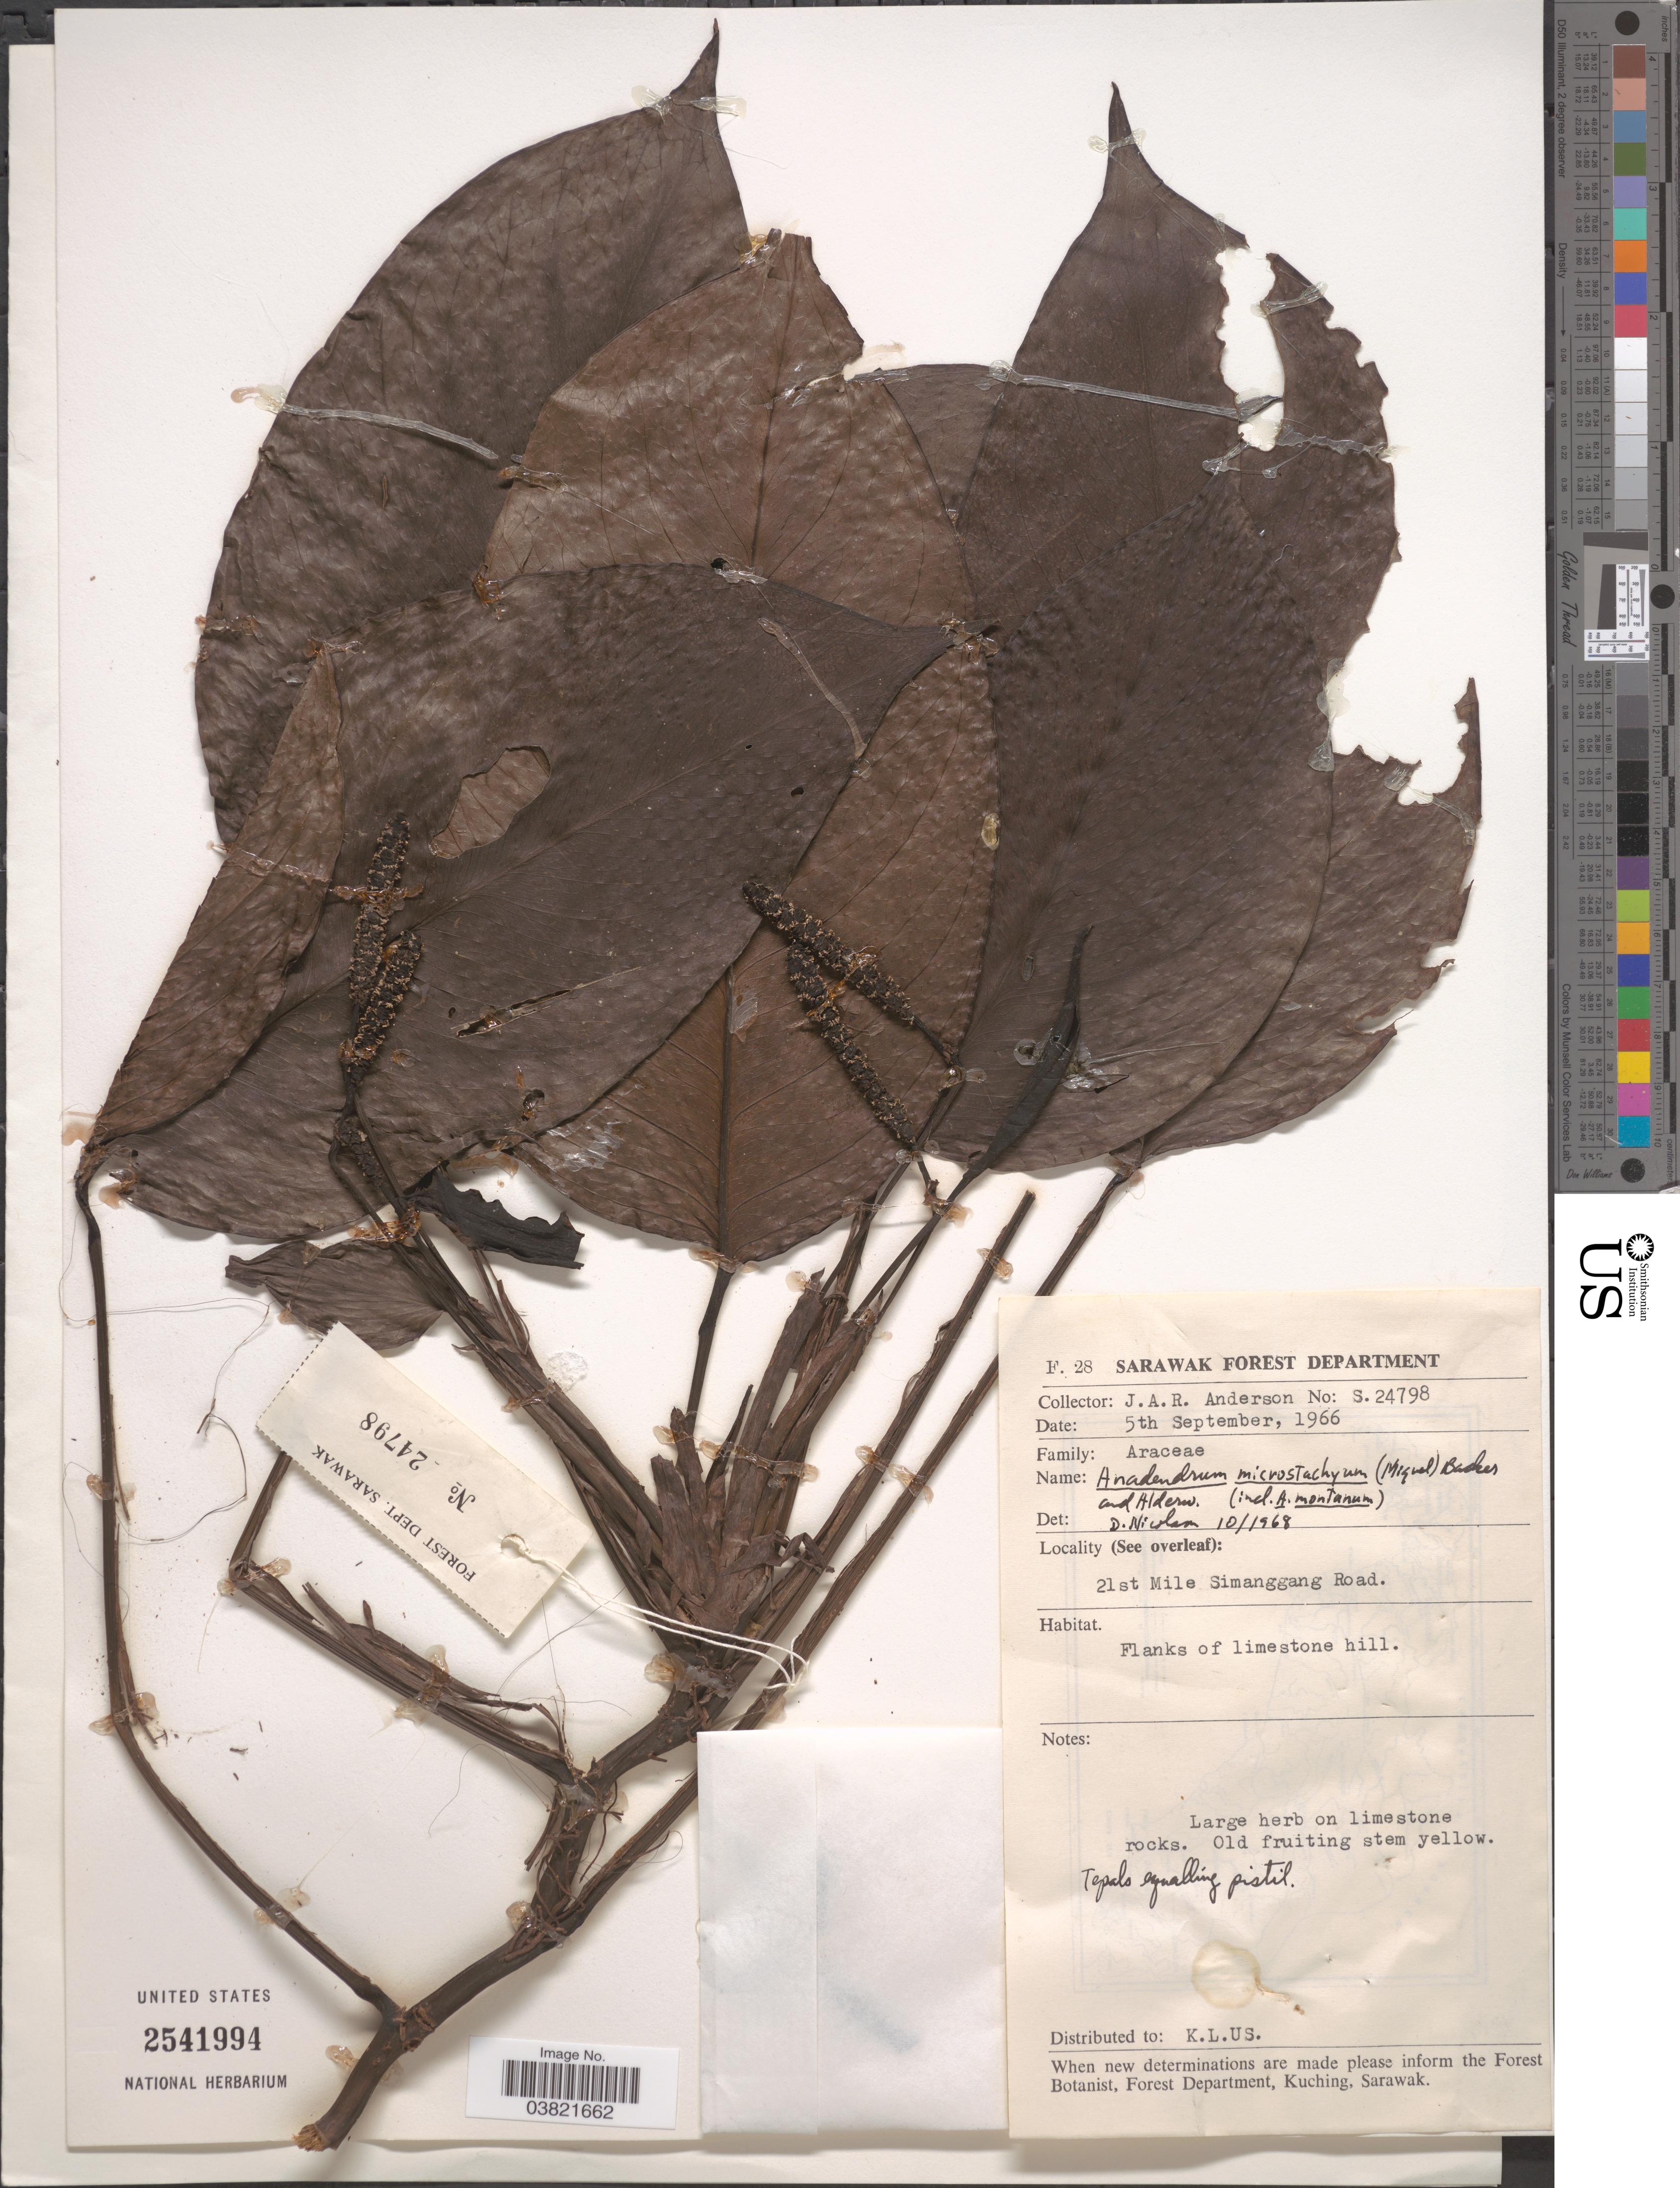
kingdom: Plantae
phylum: Tracheophyta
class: Liliopsida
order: Alismatales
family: Araceae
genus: Anadendrum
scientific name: Anadendrum microstachyum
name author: (de Vriese & Miq.) Backer & Alderw.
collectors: J. A. R. Anderson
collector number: S24798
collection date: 1966-09-05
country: Malaysia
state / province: Sarawak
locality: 21st Mile Simanggang Road. Flanks of limestone hill.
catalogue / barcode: US 2541994